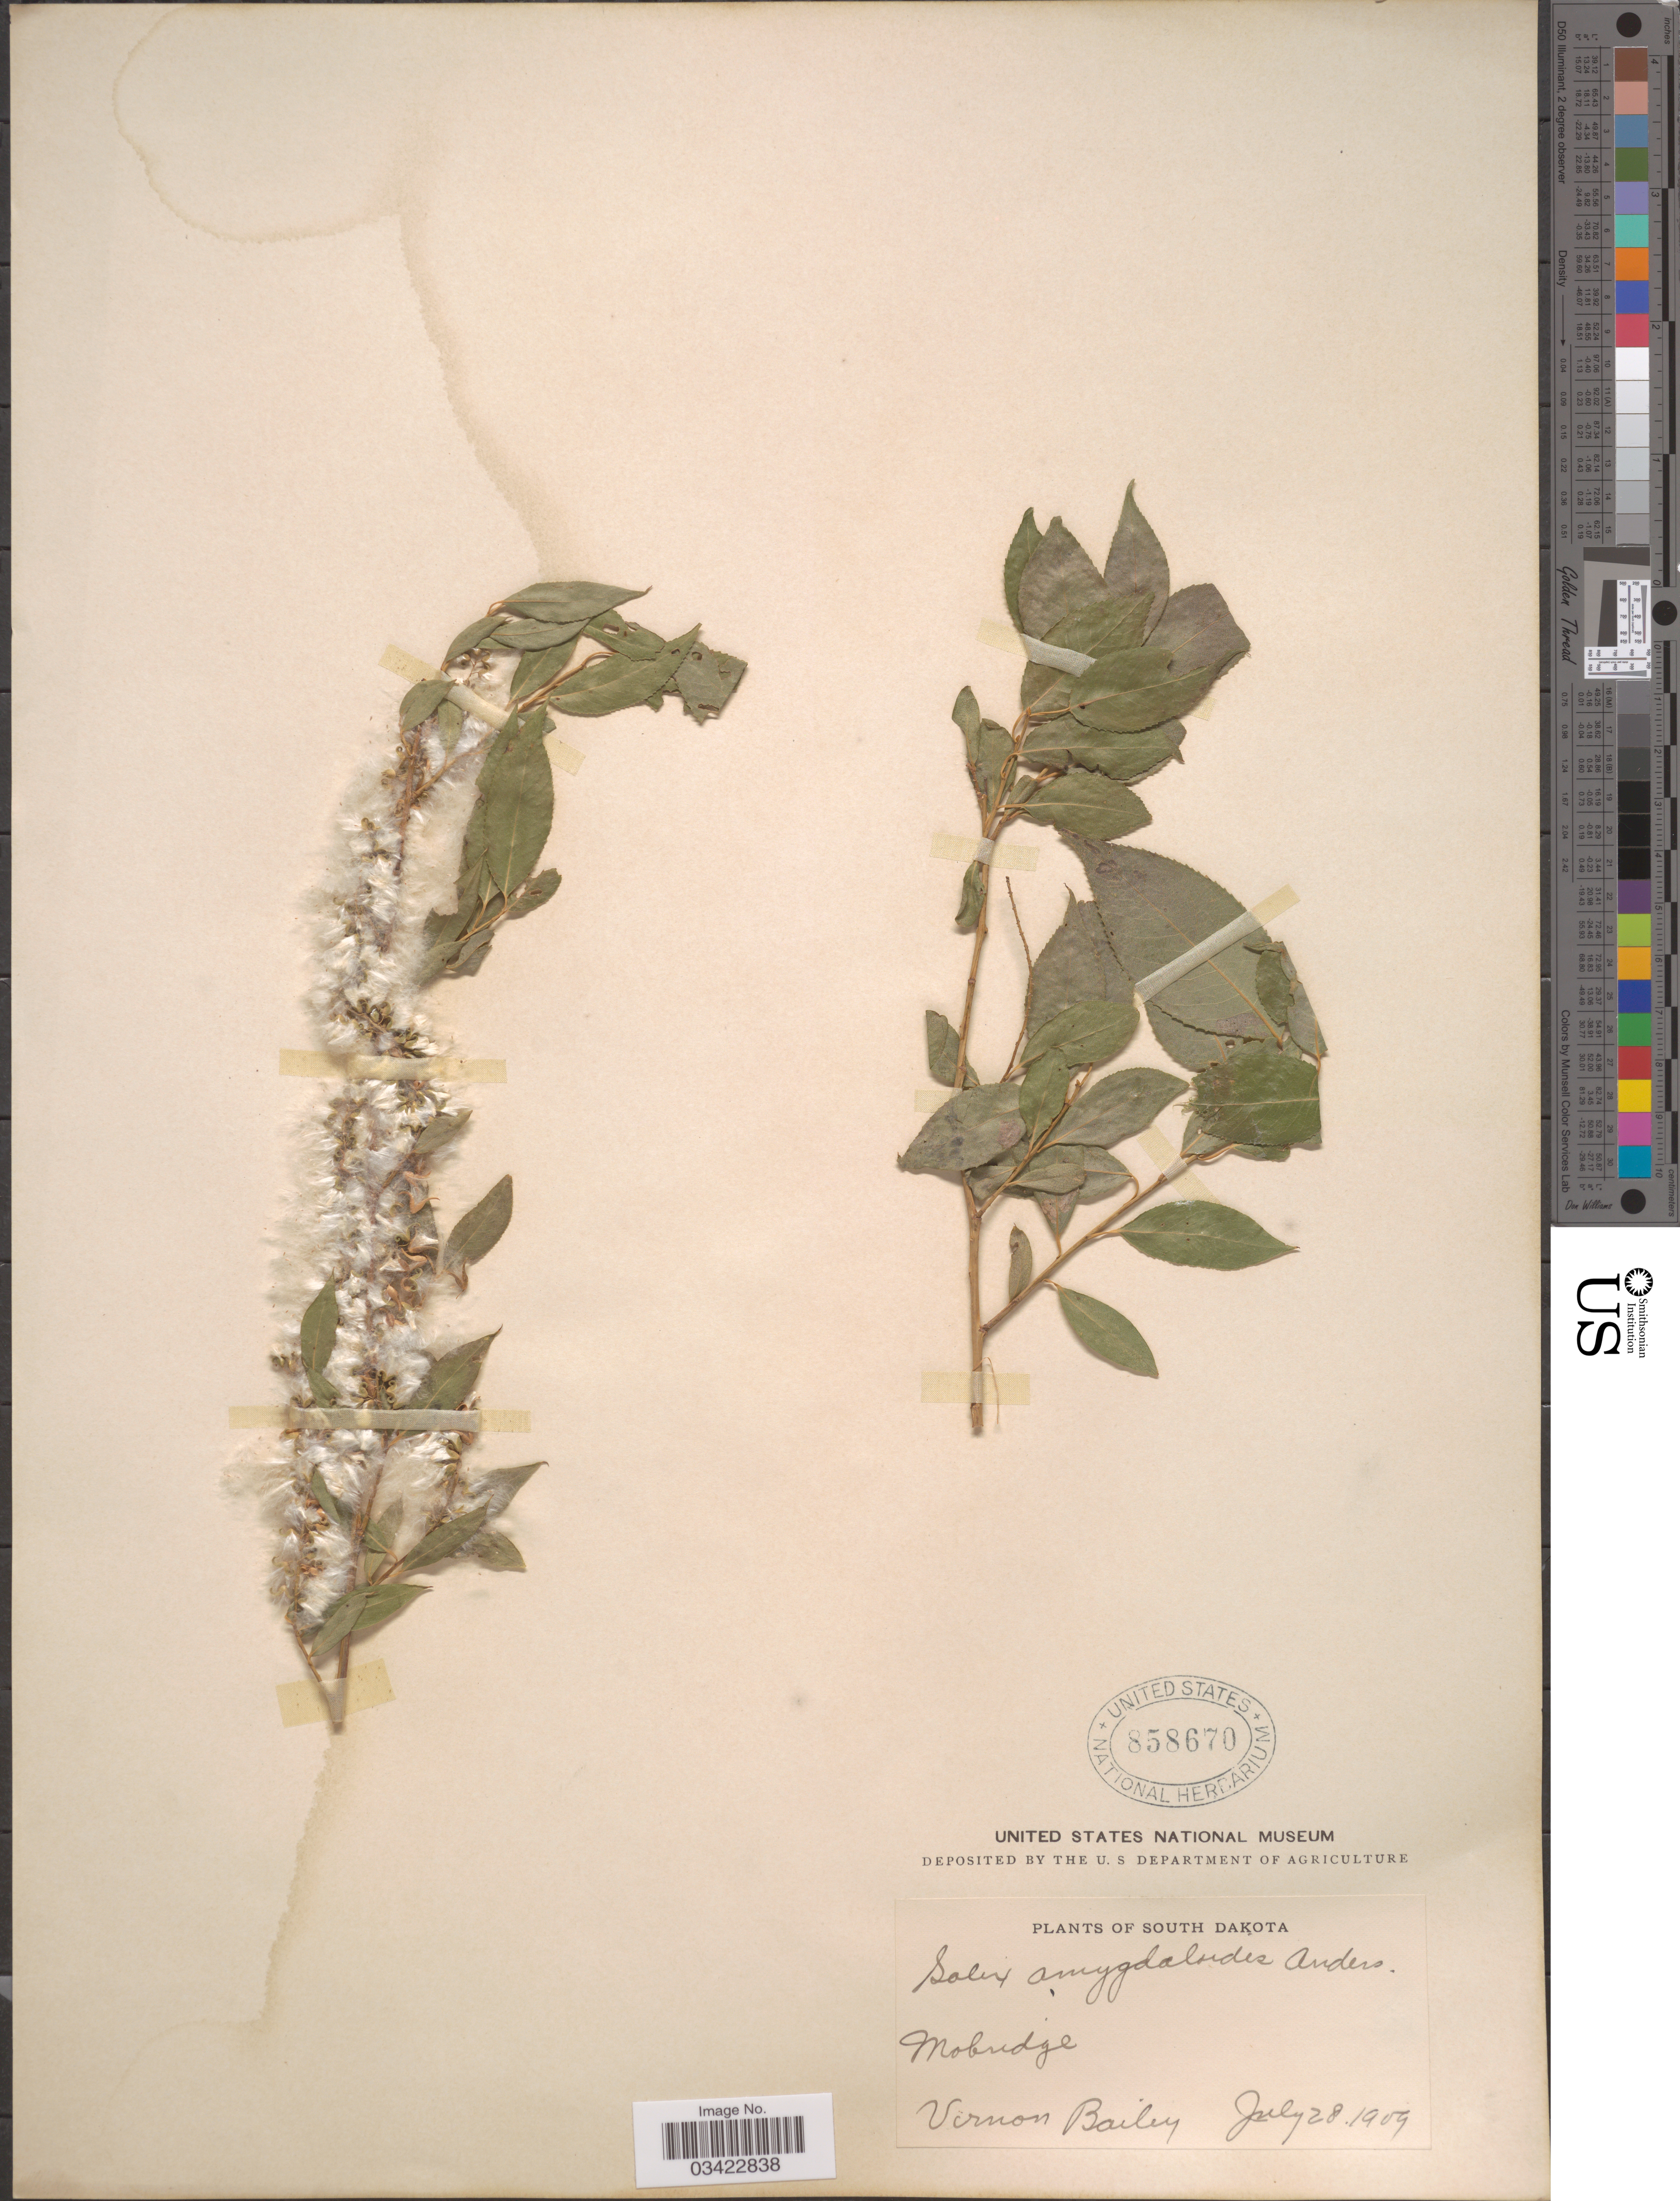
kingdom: Plantae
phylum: Tracheophyta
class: Magnoliopsida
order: Malpighiales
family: Salicaceae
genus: Salix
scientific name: Salix amygdaloides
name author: Andersson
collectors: V. O. Bailey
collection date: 1909-07-28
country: United States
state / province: South Dakota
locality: Mobridge.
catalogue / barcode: US 858670